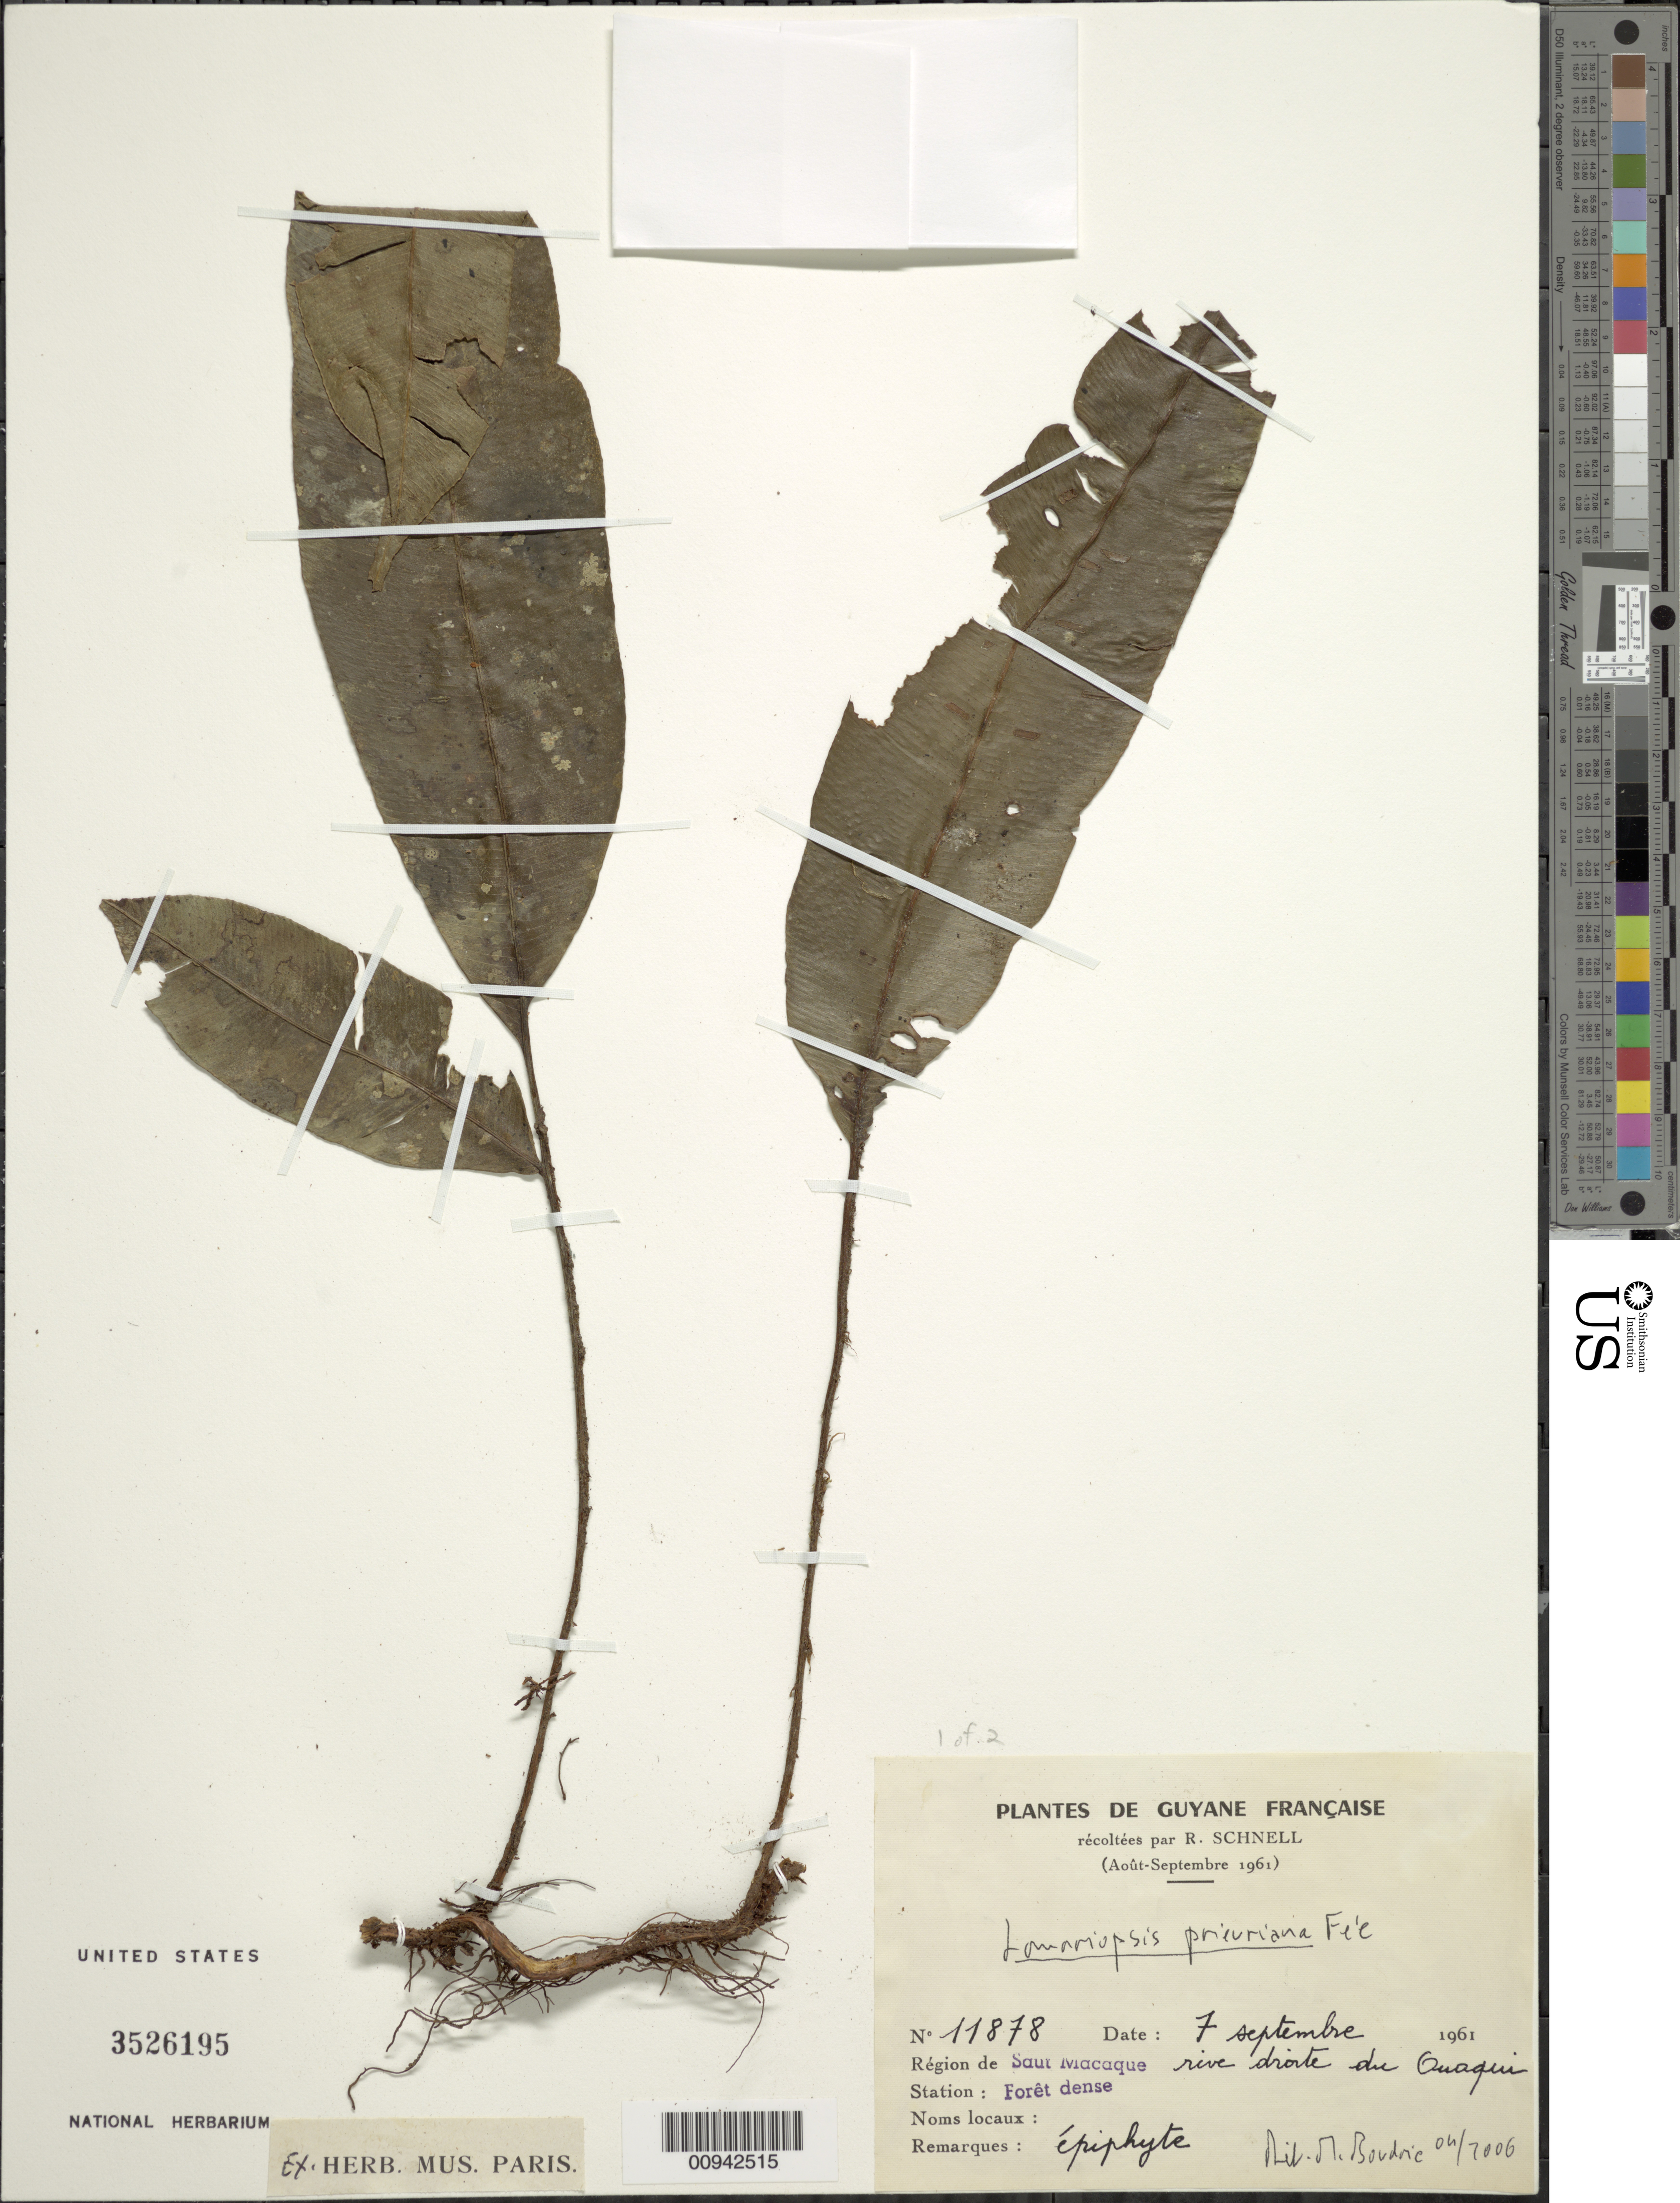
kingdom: Plantae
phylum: Tracheophyta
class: Polypodiopsida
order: Polypodiales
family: Lomariopsidaceae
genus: Lomariopsis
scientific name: Lomariopsis prieuriana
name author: Fée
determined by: Boudrie, M.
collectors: R. A. Schnell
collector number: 11878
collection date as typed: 7-Sep-61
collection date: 1961-09-07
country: French Guiana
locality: Saut Macaque, rive droite du Ouaqui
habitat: Foret dense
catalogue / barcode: US 3526195